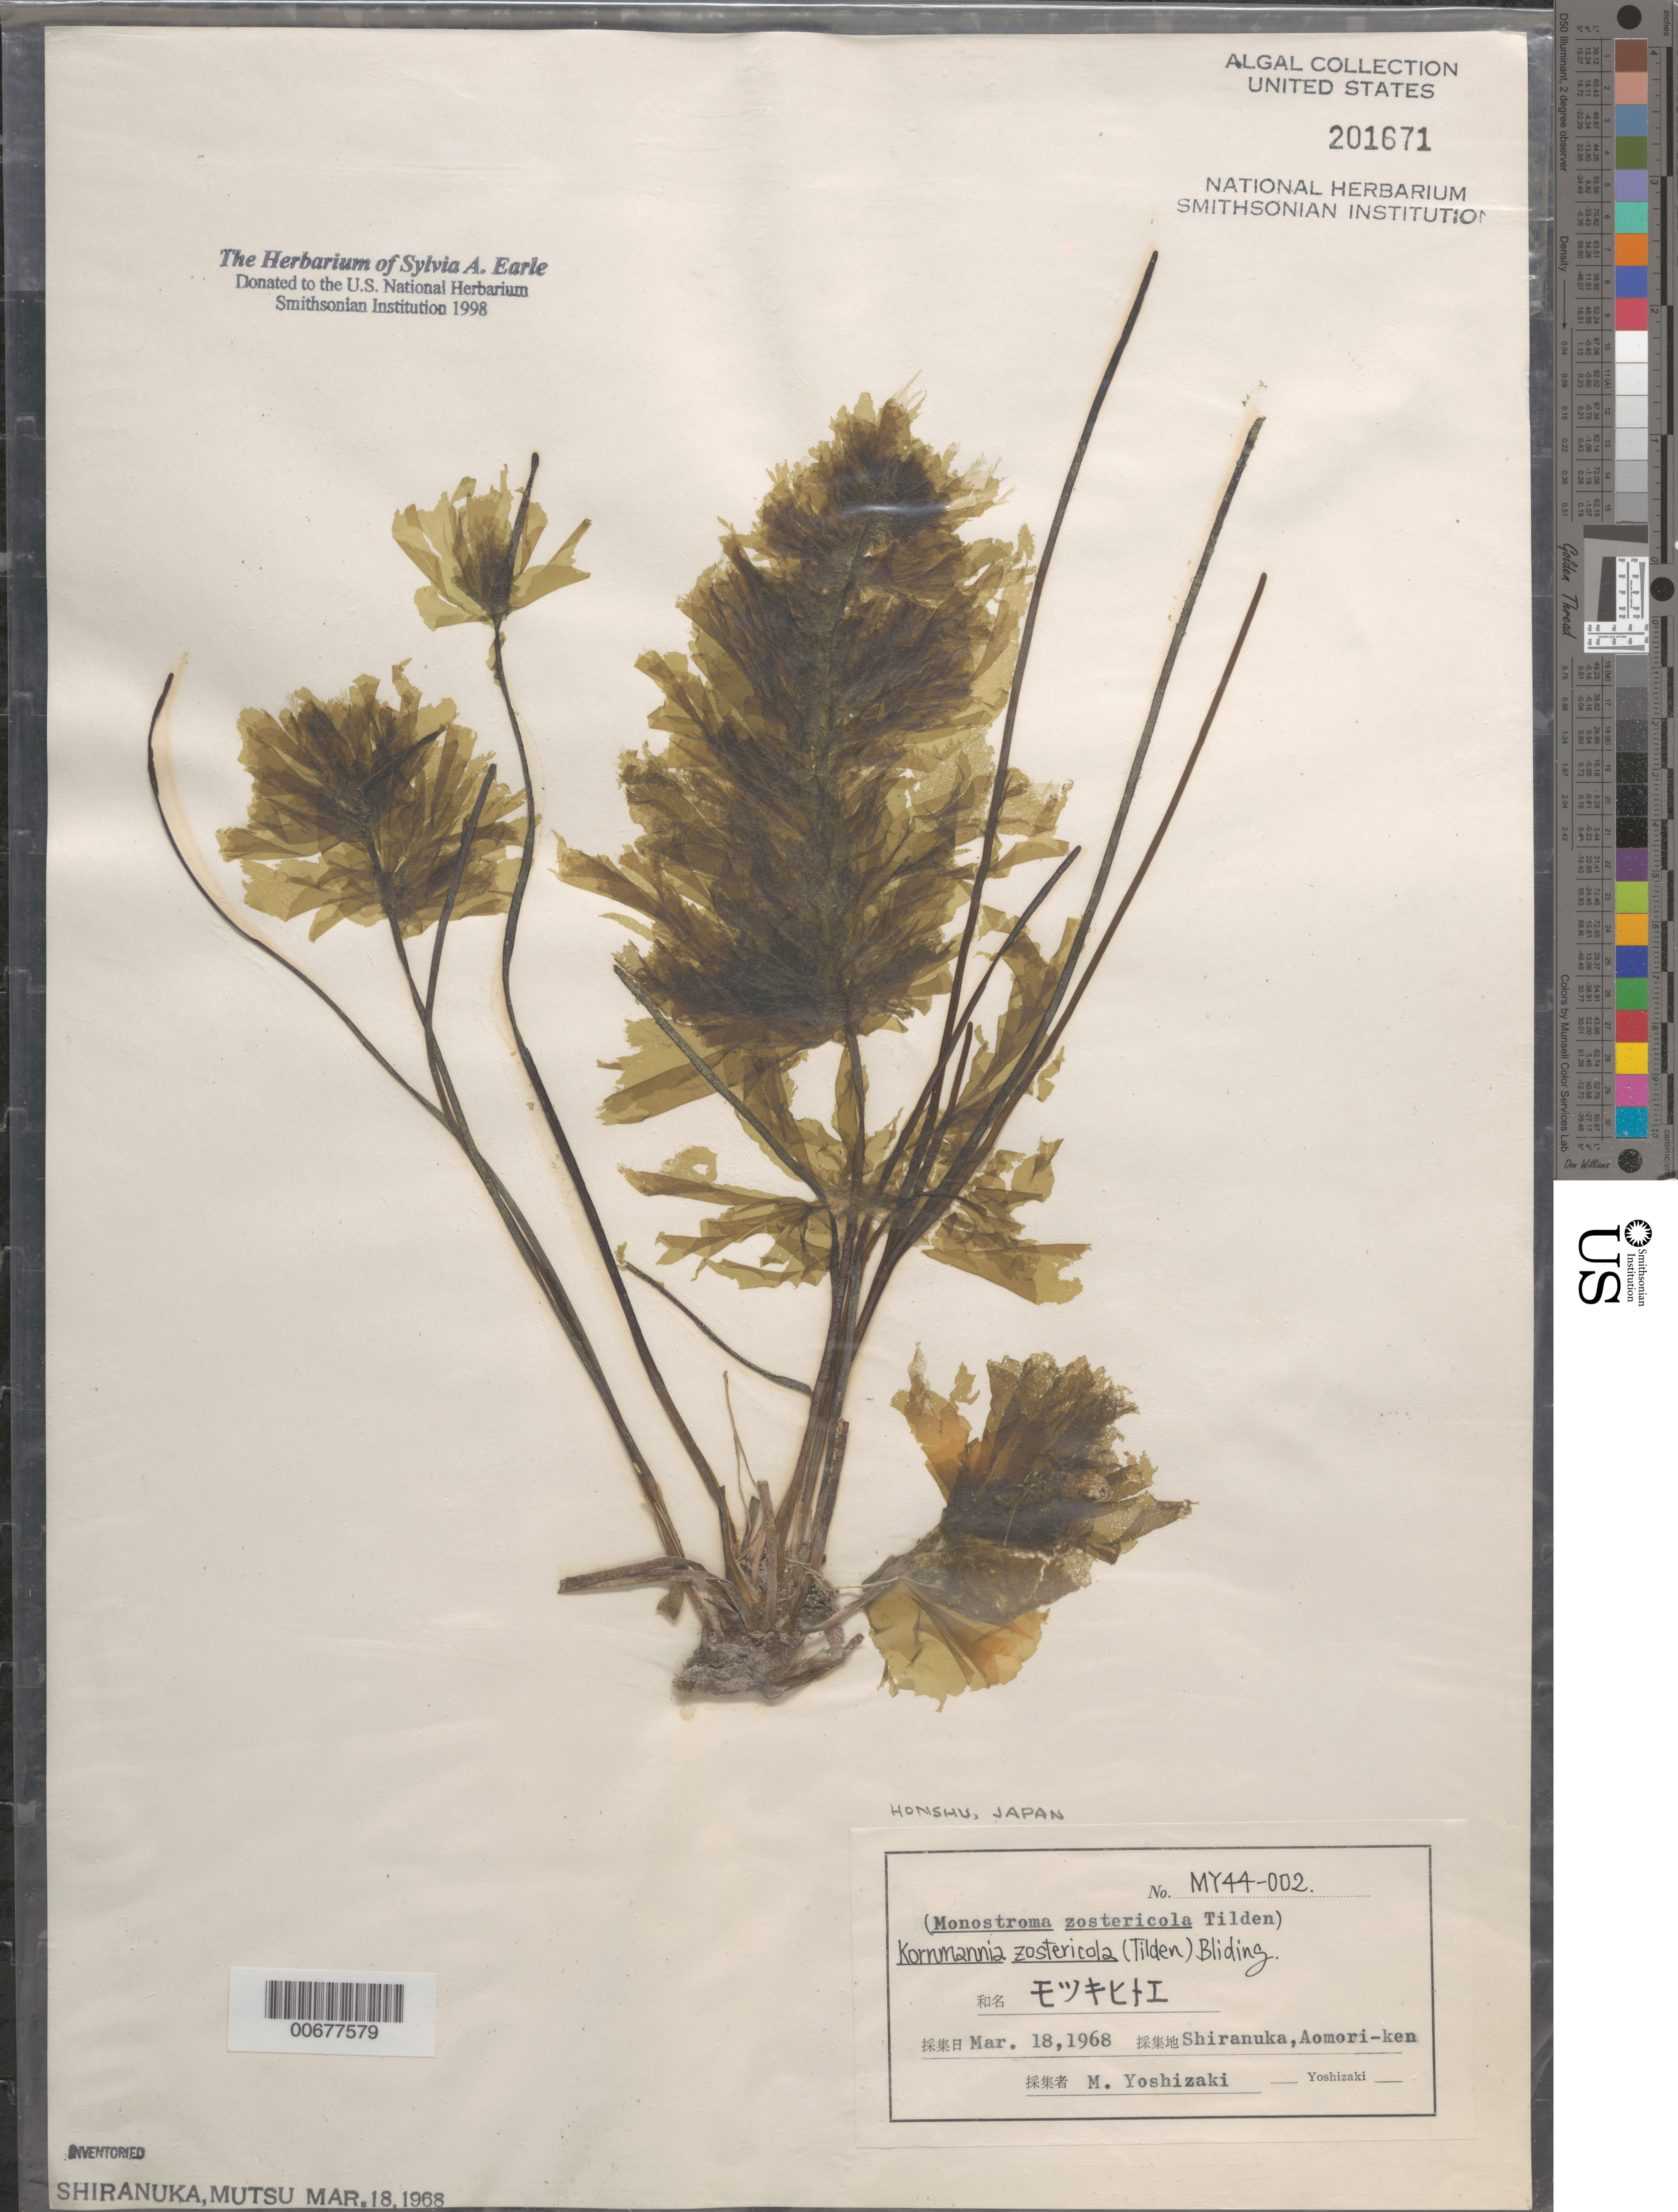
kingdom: Plantae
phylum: Chlorophyta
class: Ulvophyceae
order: Ulvales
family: Kornmanniaceae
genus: Kornmannia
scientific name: Kornmannia leptoderma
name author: (Kjellm.) Bliding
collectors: M. Yoshizaki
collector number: MY 44-002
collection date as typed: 18 Mar 1968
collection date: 1968-03-18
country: Japan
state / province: Aomori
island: Honshu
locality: Shiranuka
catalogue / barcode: US 201671